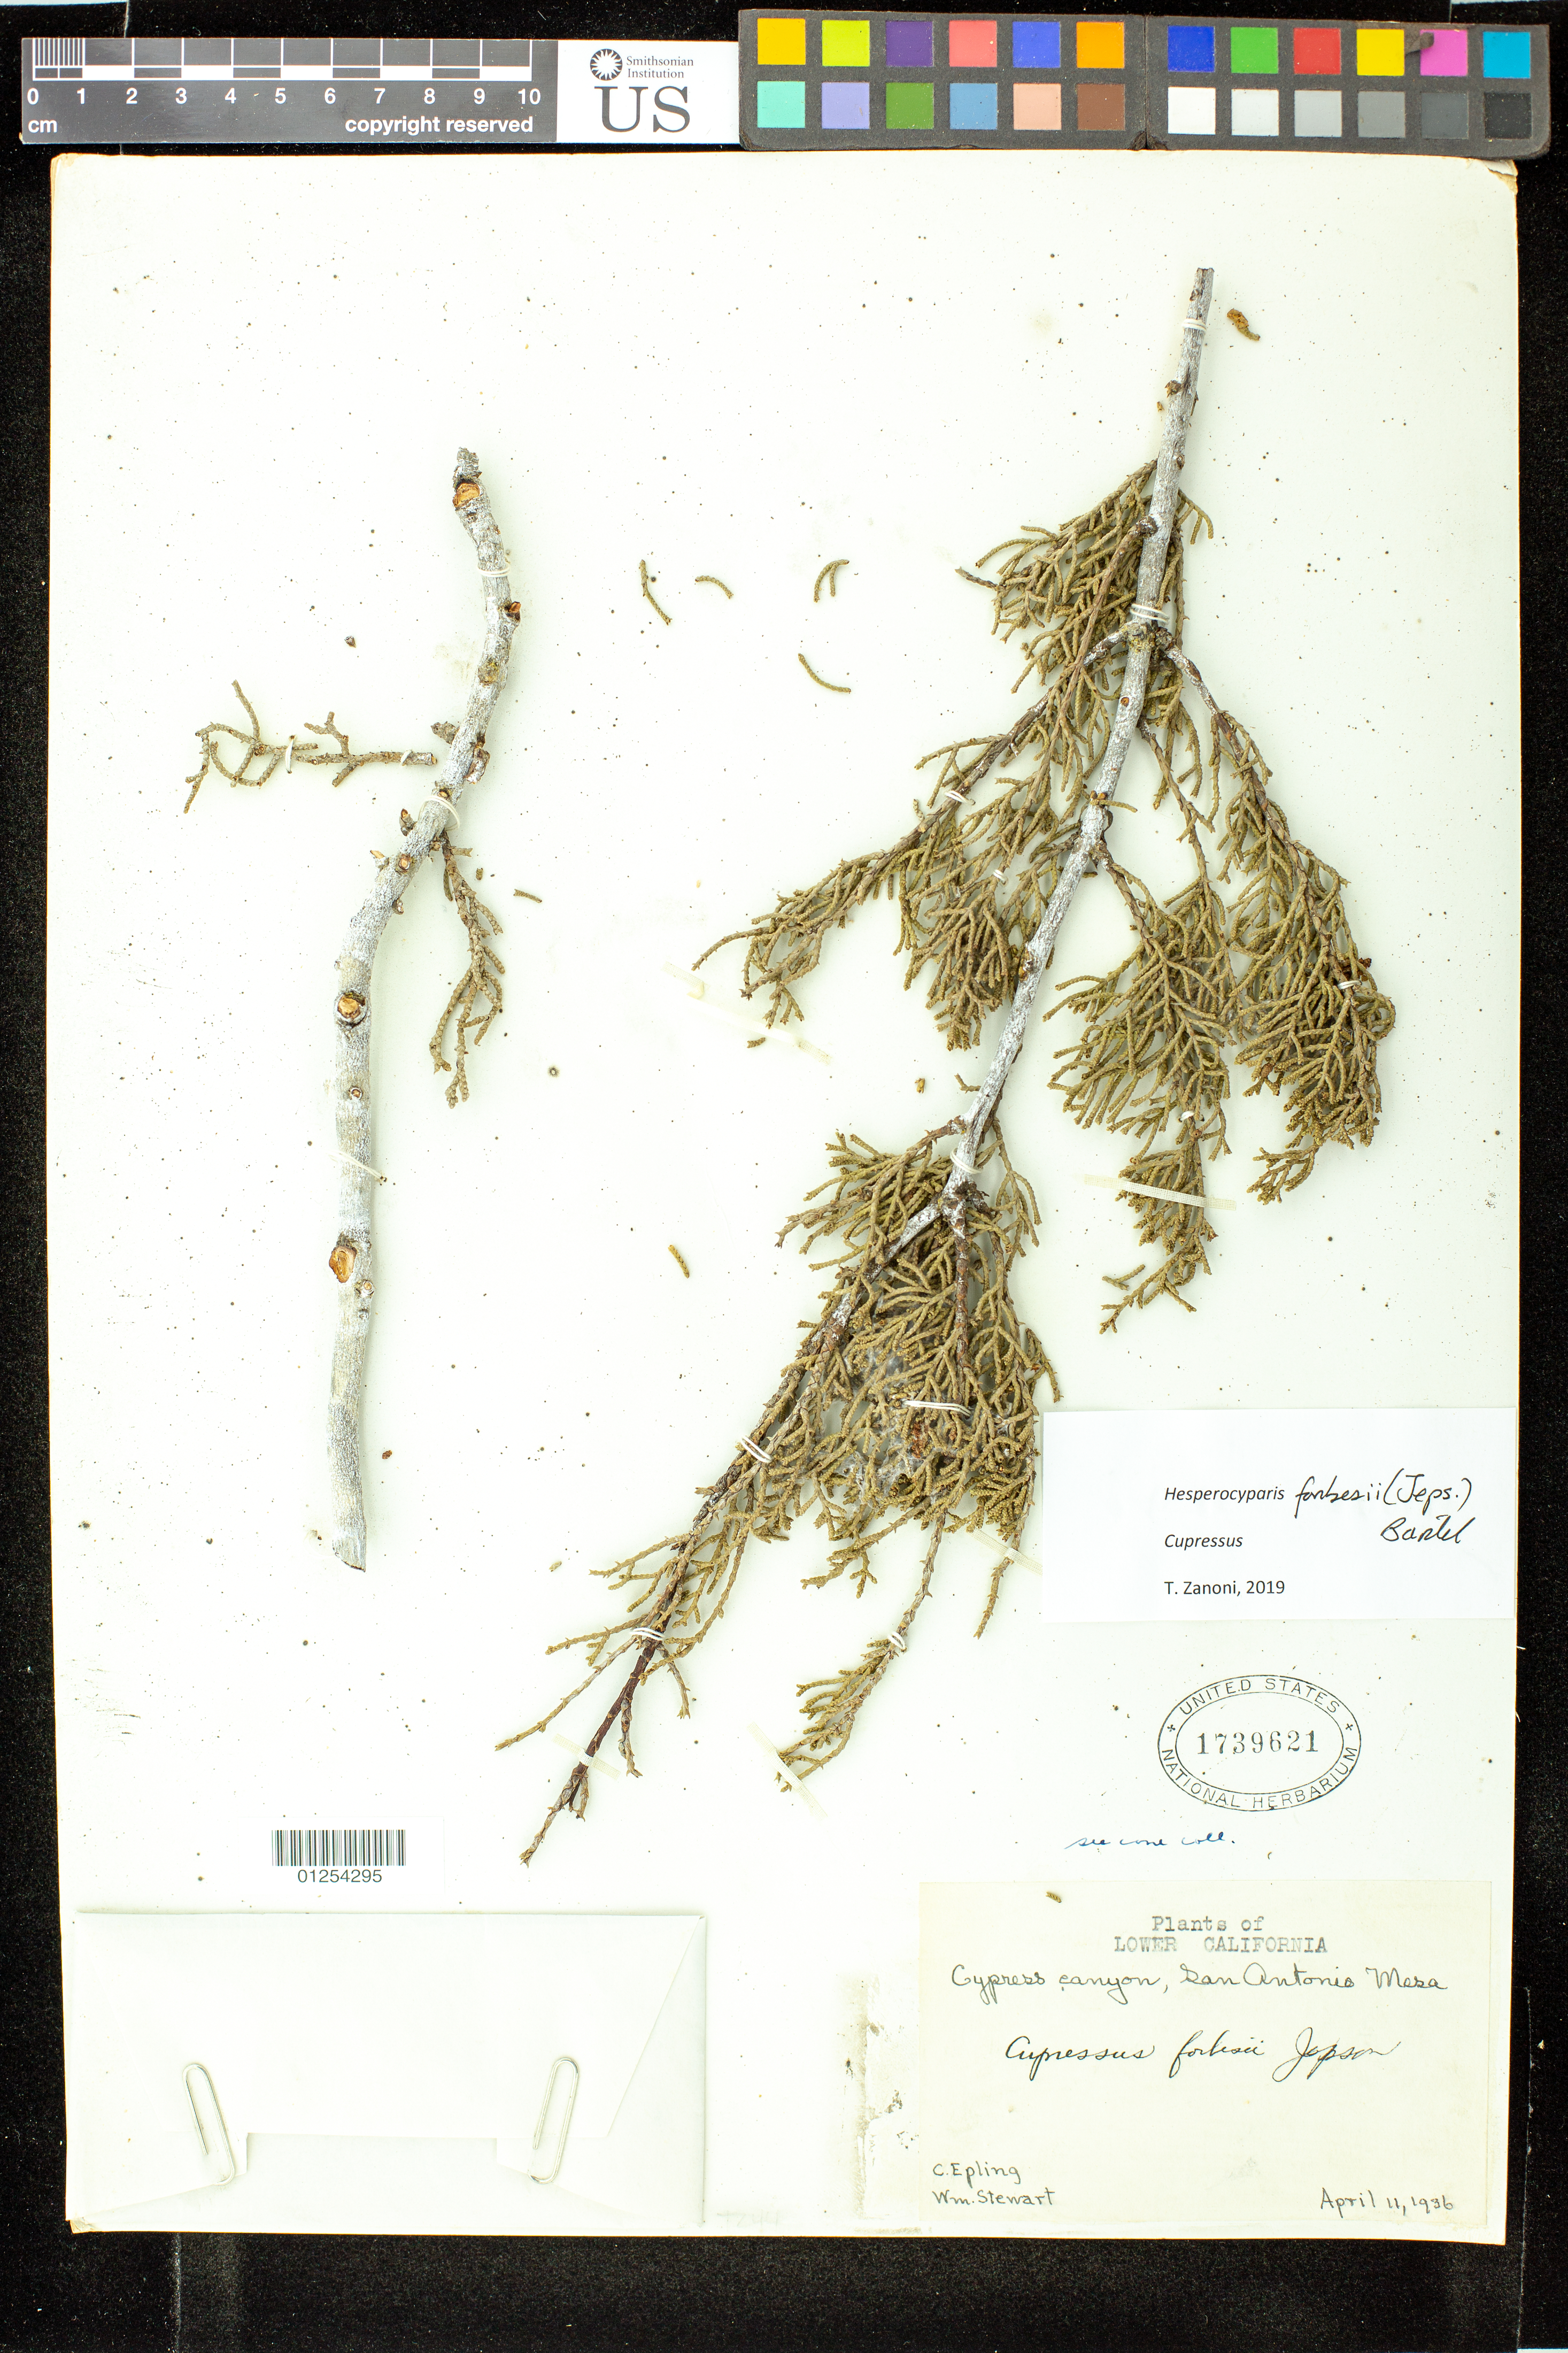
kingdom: Plantae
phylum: Tracheophyta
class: Pinopsida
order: Pinales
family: Cupressaceae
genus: Hesperocyparis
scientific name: Hesperocyparis forbesii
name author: (Jeps.) Bartel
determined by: Zanoni, T. A., (NY), New York Botanical Garden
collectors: C. C. Epling & W. Stewart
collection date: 1936-04-11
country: Mexico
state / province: Baja California Sur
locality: Lower California, slopes of San Antonio Mesa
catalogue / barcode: US 1739621